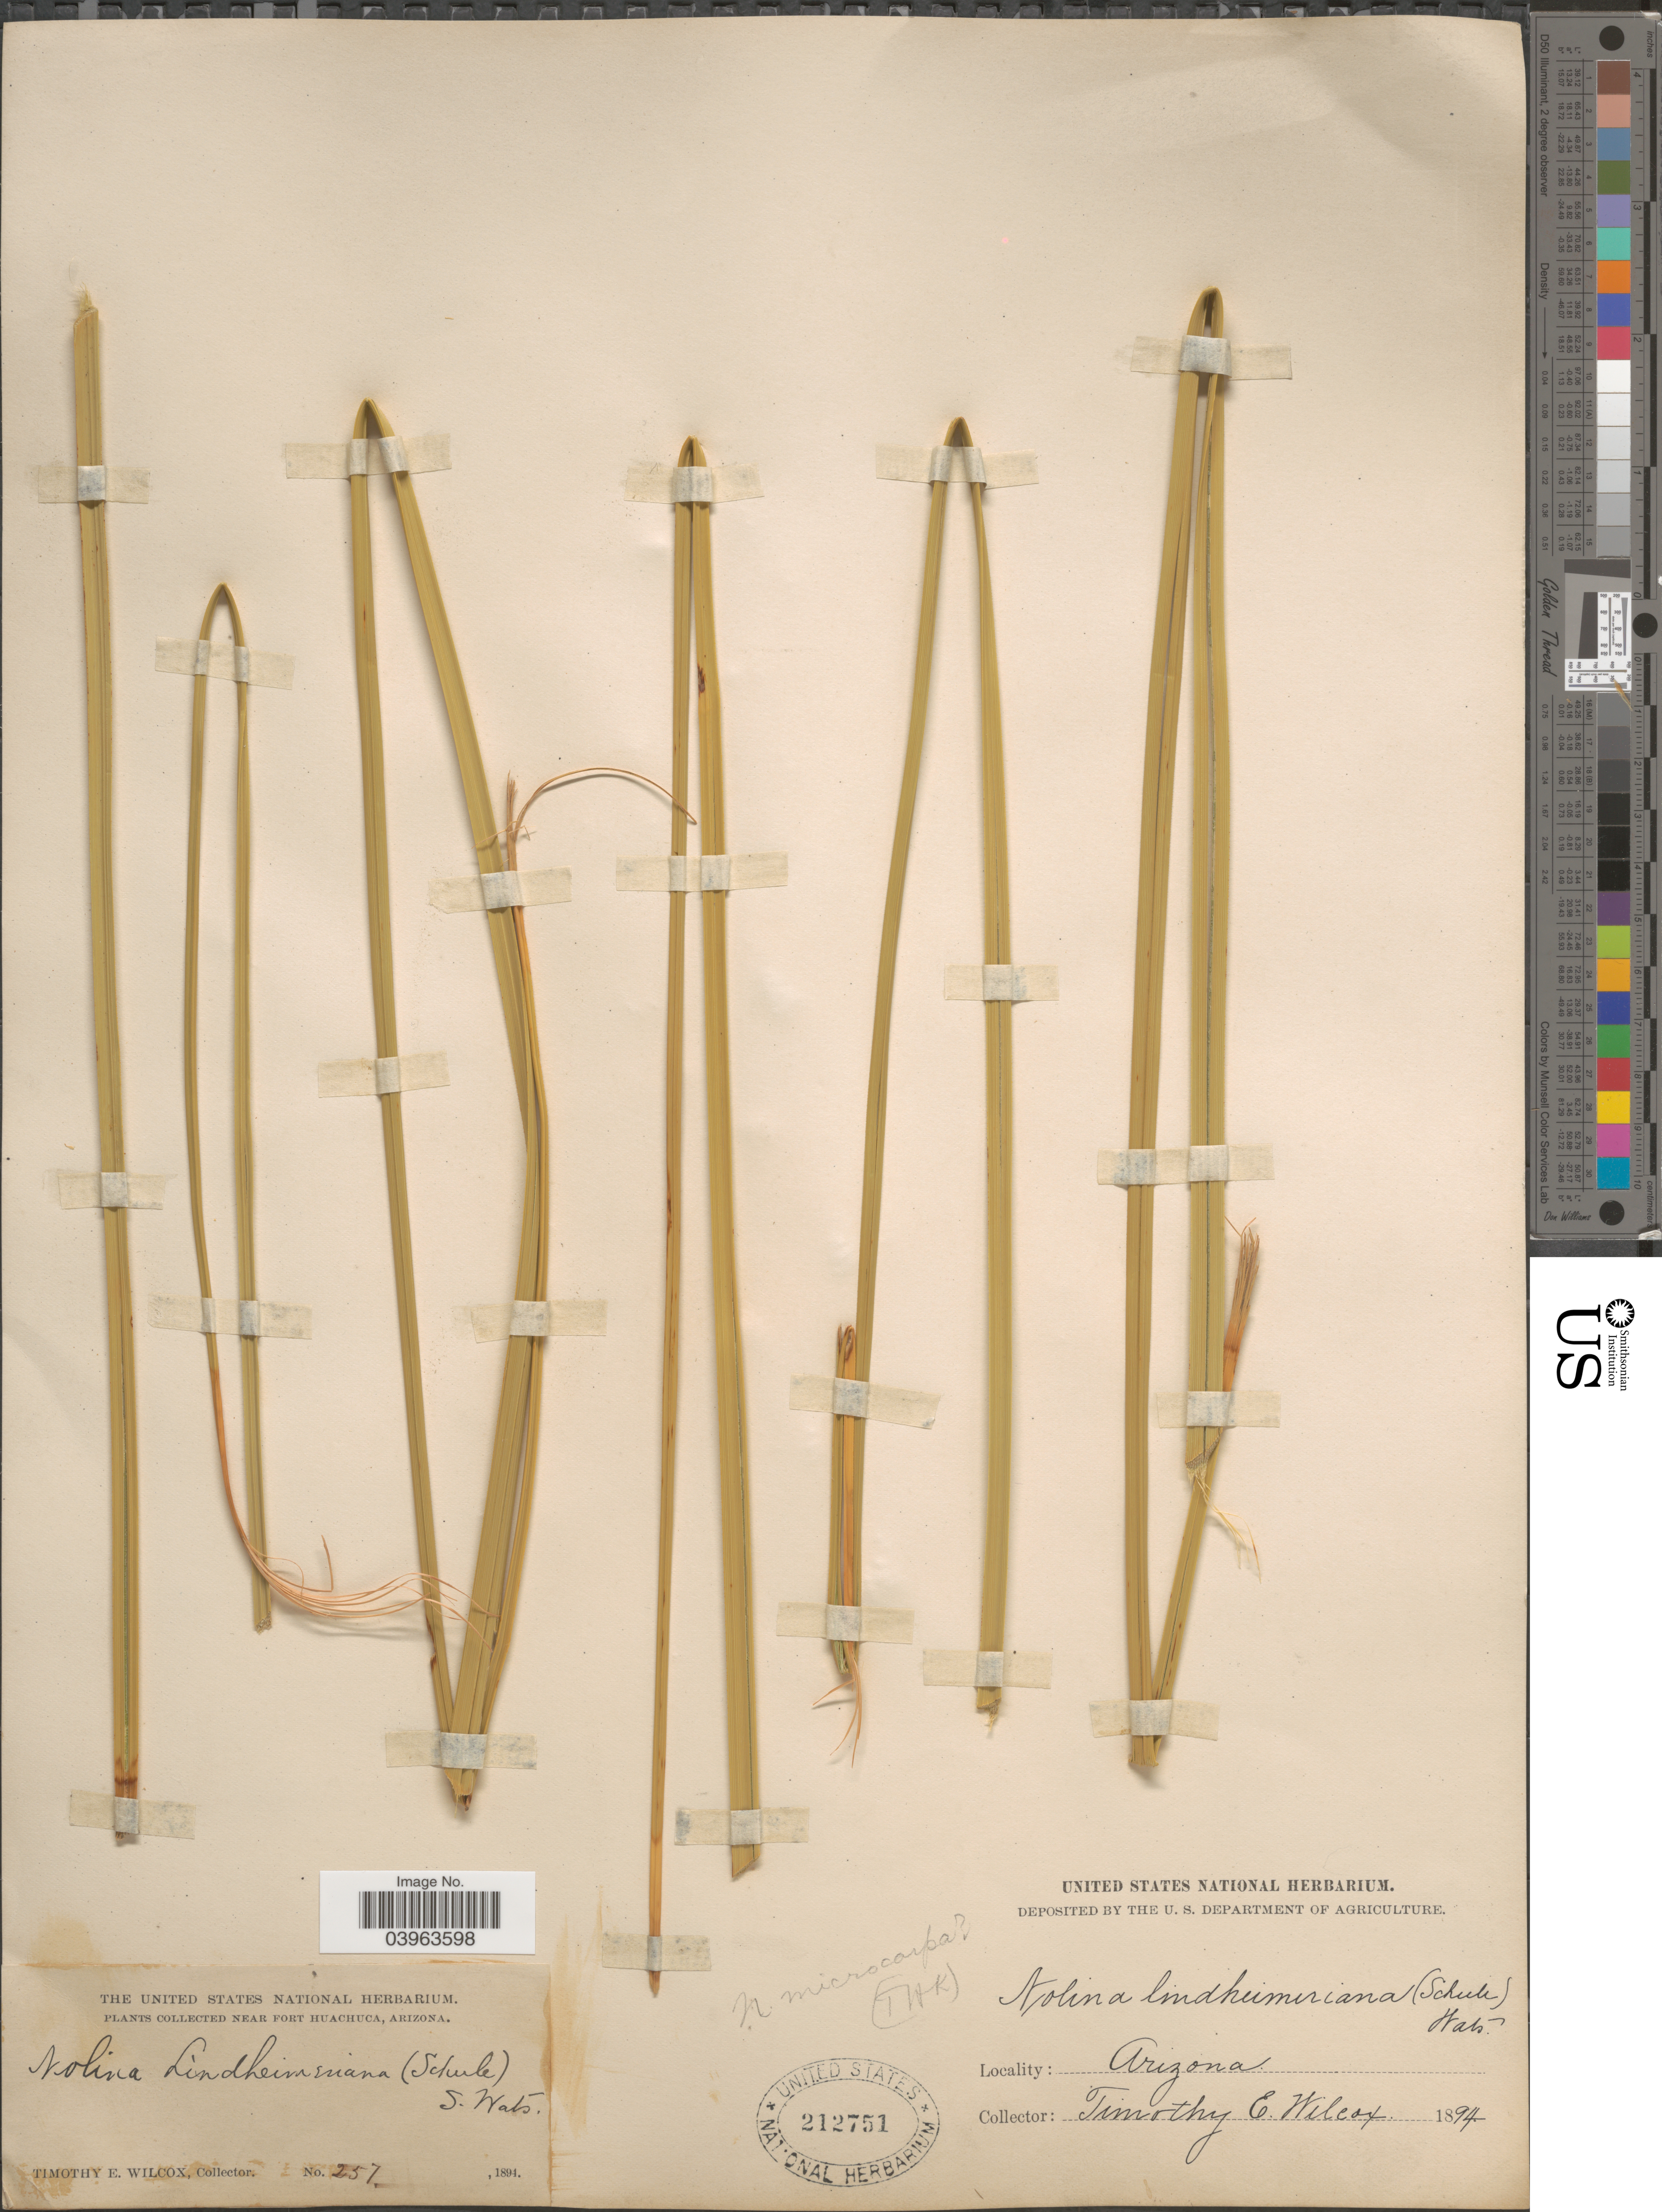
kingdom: Plantae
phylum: Tracheophyta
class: Liliopsida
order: Asparagales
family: Asparagaceae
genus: Nolina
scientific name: Nolina microcarpa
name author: S. Watson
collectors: T. E. Wilcox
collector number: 257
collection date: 1894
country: United States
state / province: Arizona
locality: Near Fort Huachuca.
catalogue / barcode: US 212751